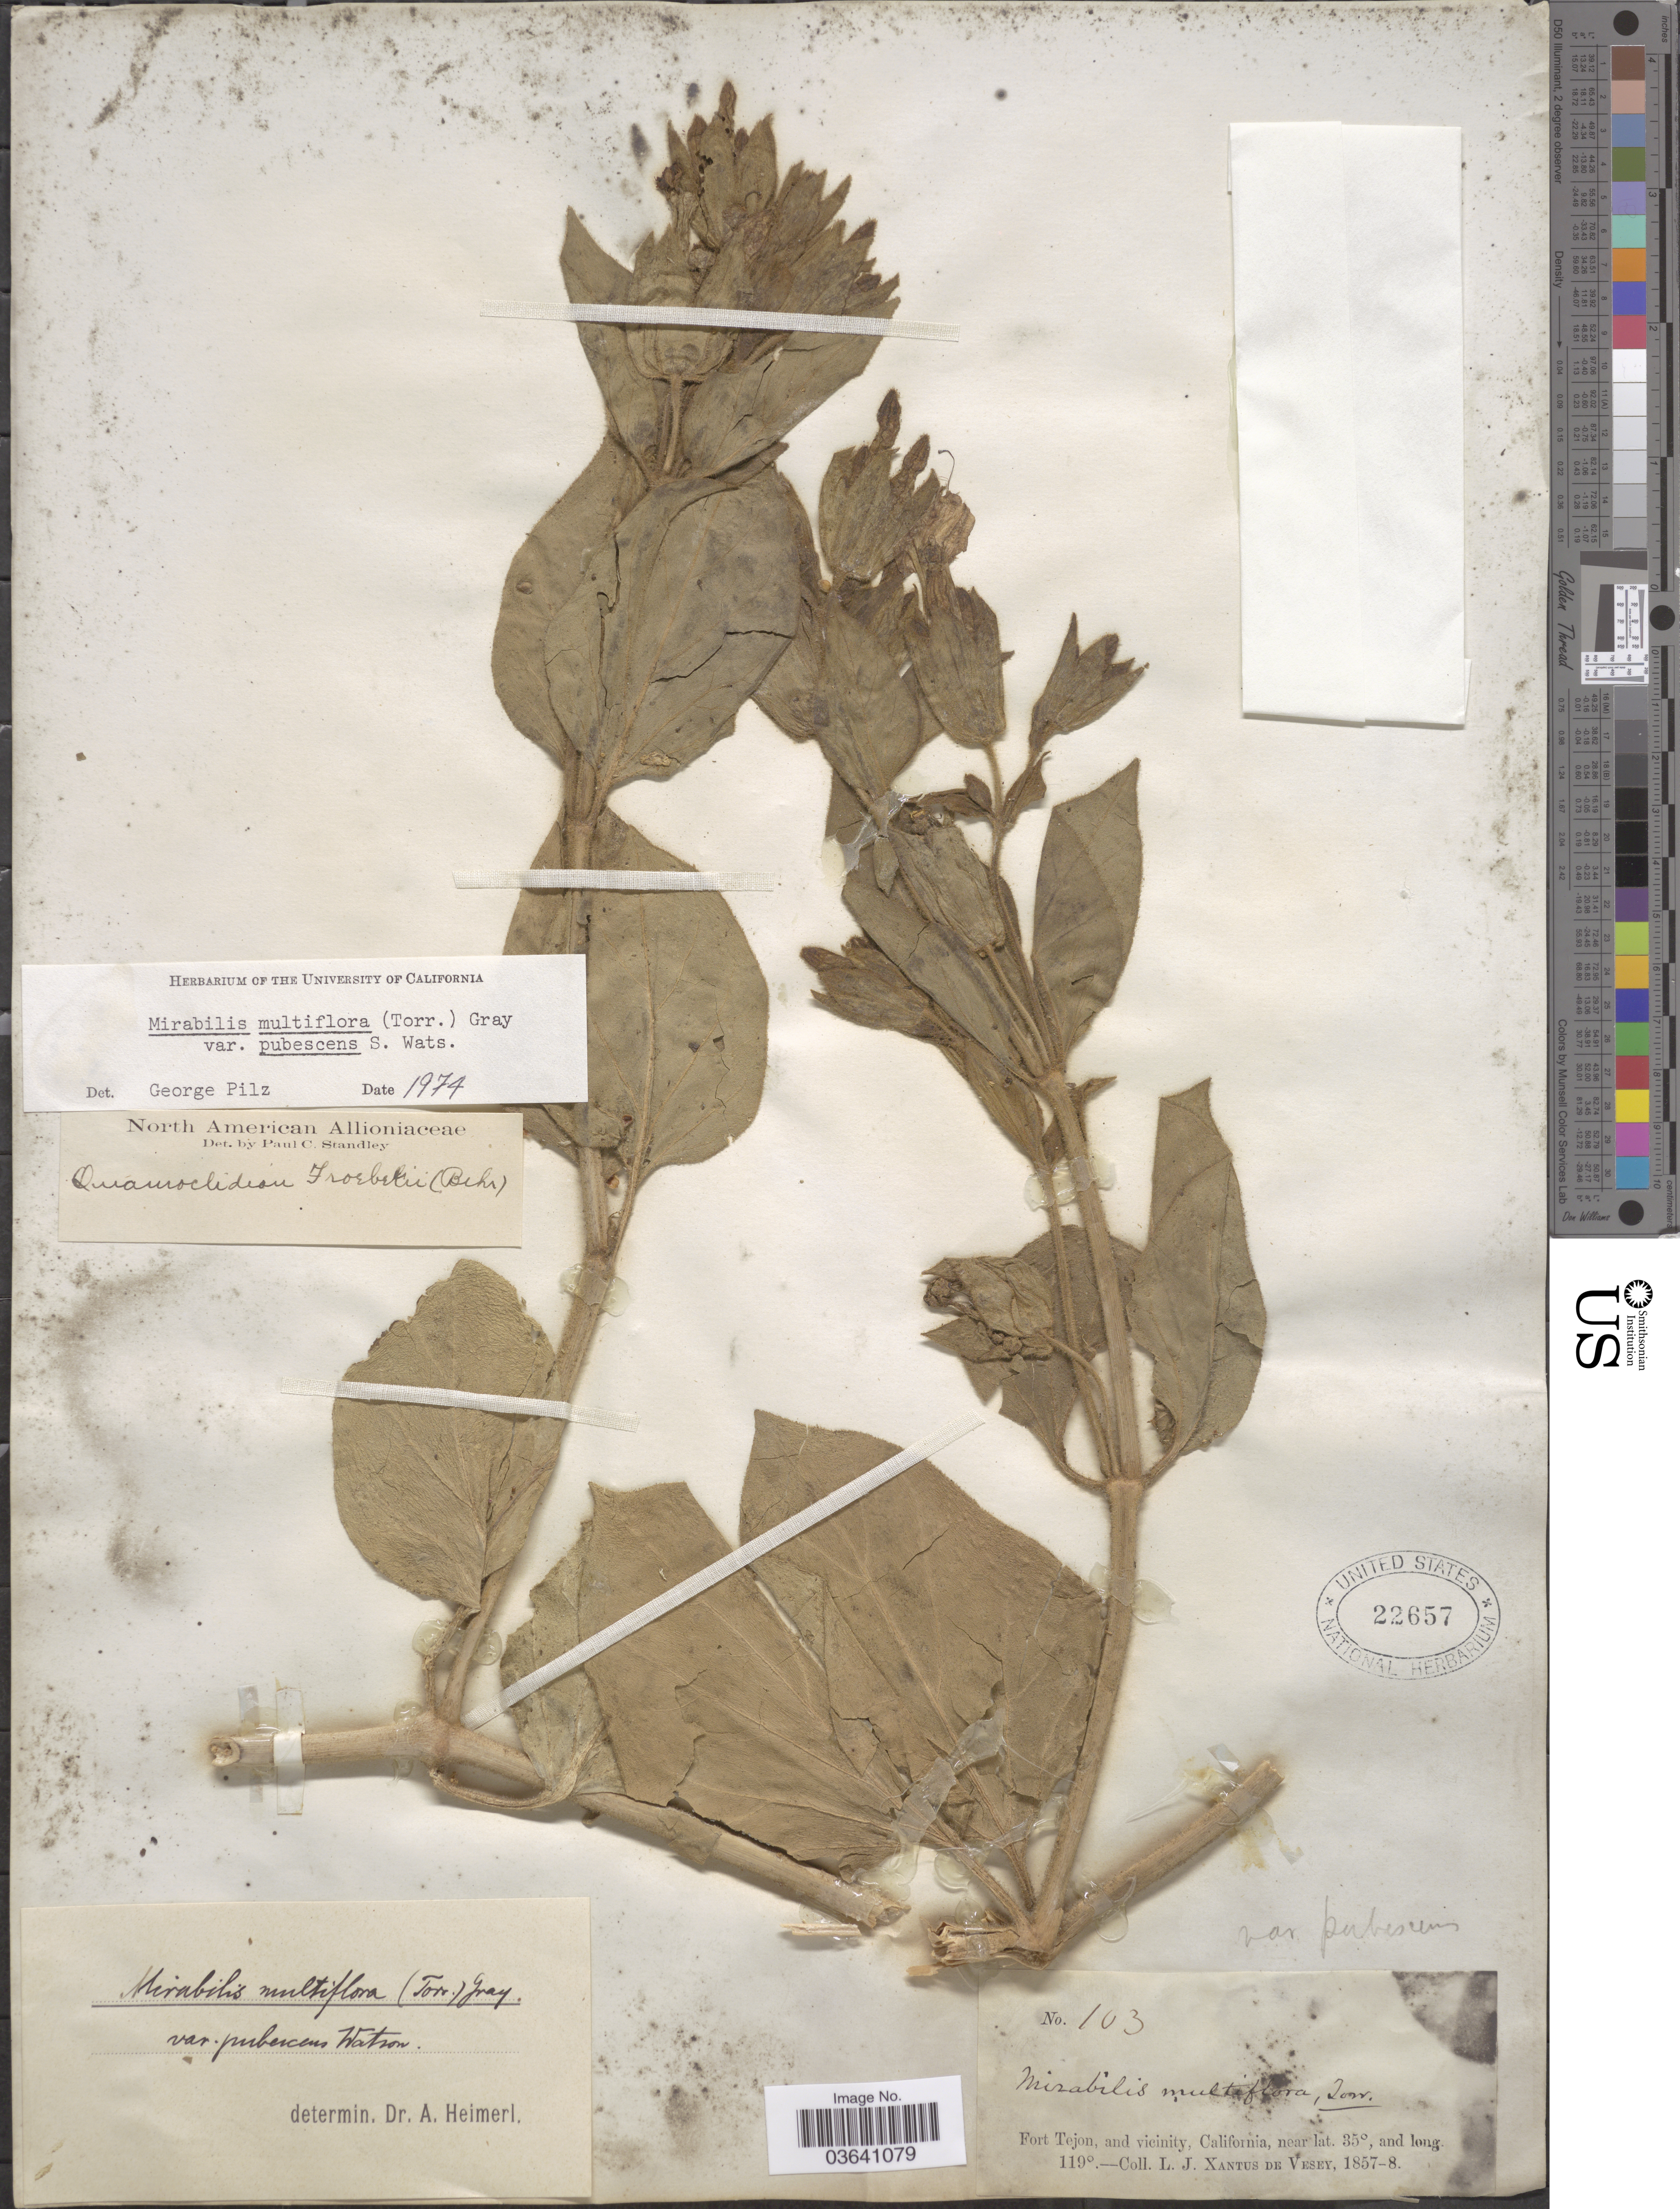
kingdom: Plantae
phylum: Tracheophyta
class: Magnoliopsida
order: Caryophyllales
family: Nyctaginaceae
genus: Mirabilis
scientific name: Mirabilis multiflora var. pubescens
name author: (Torr.) A. Gray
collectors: L. Xantus de Vesey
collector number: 103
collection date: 1857/1858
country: United States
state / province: California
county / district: Kern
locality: Fort Tejon, and vicinity.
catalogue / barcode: US 22657